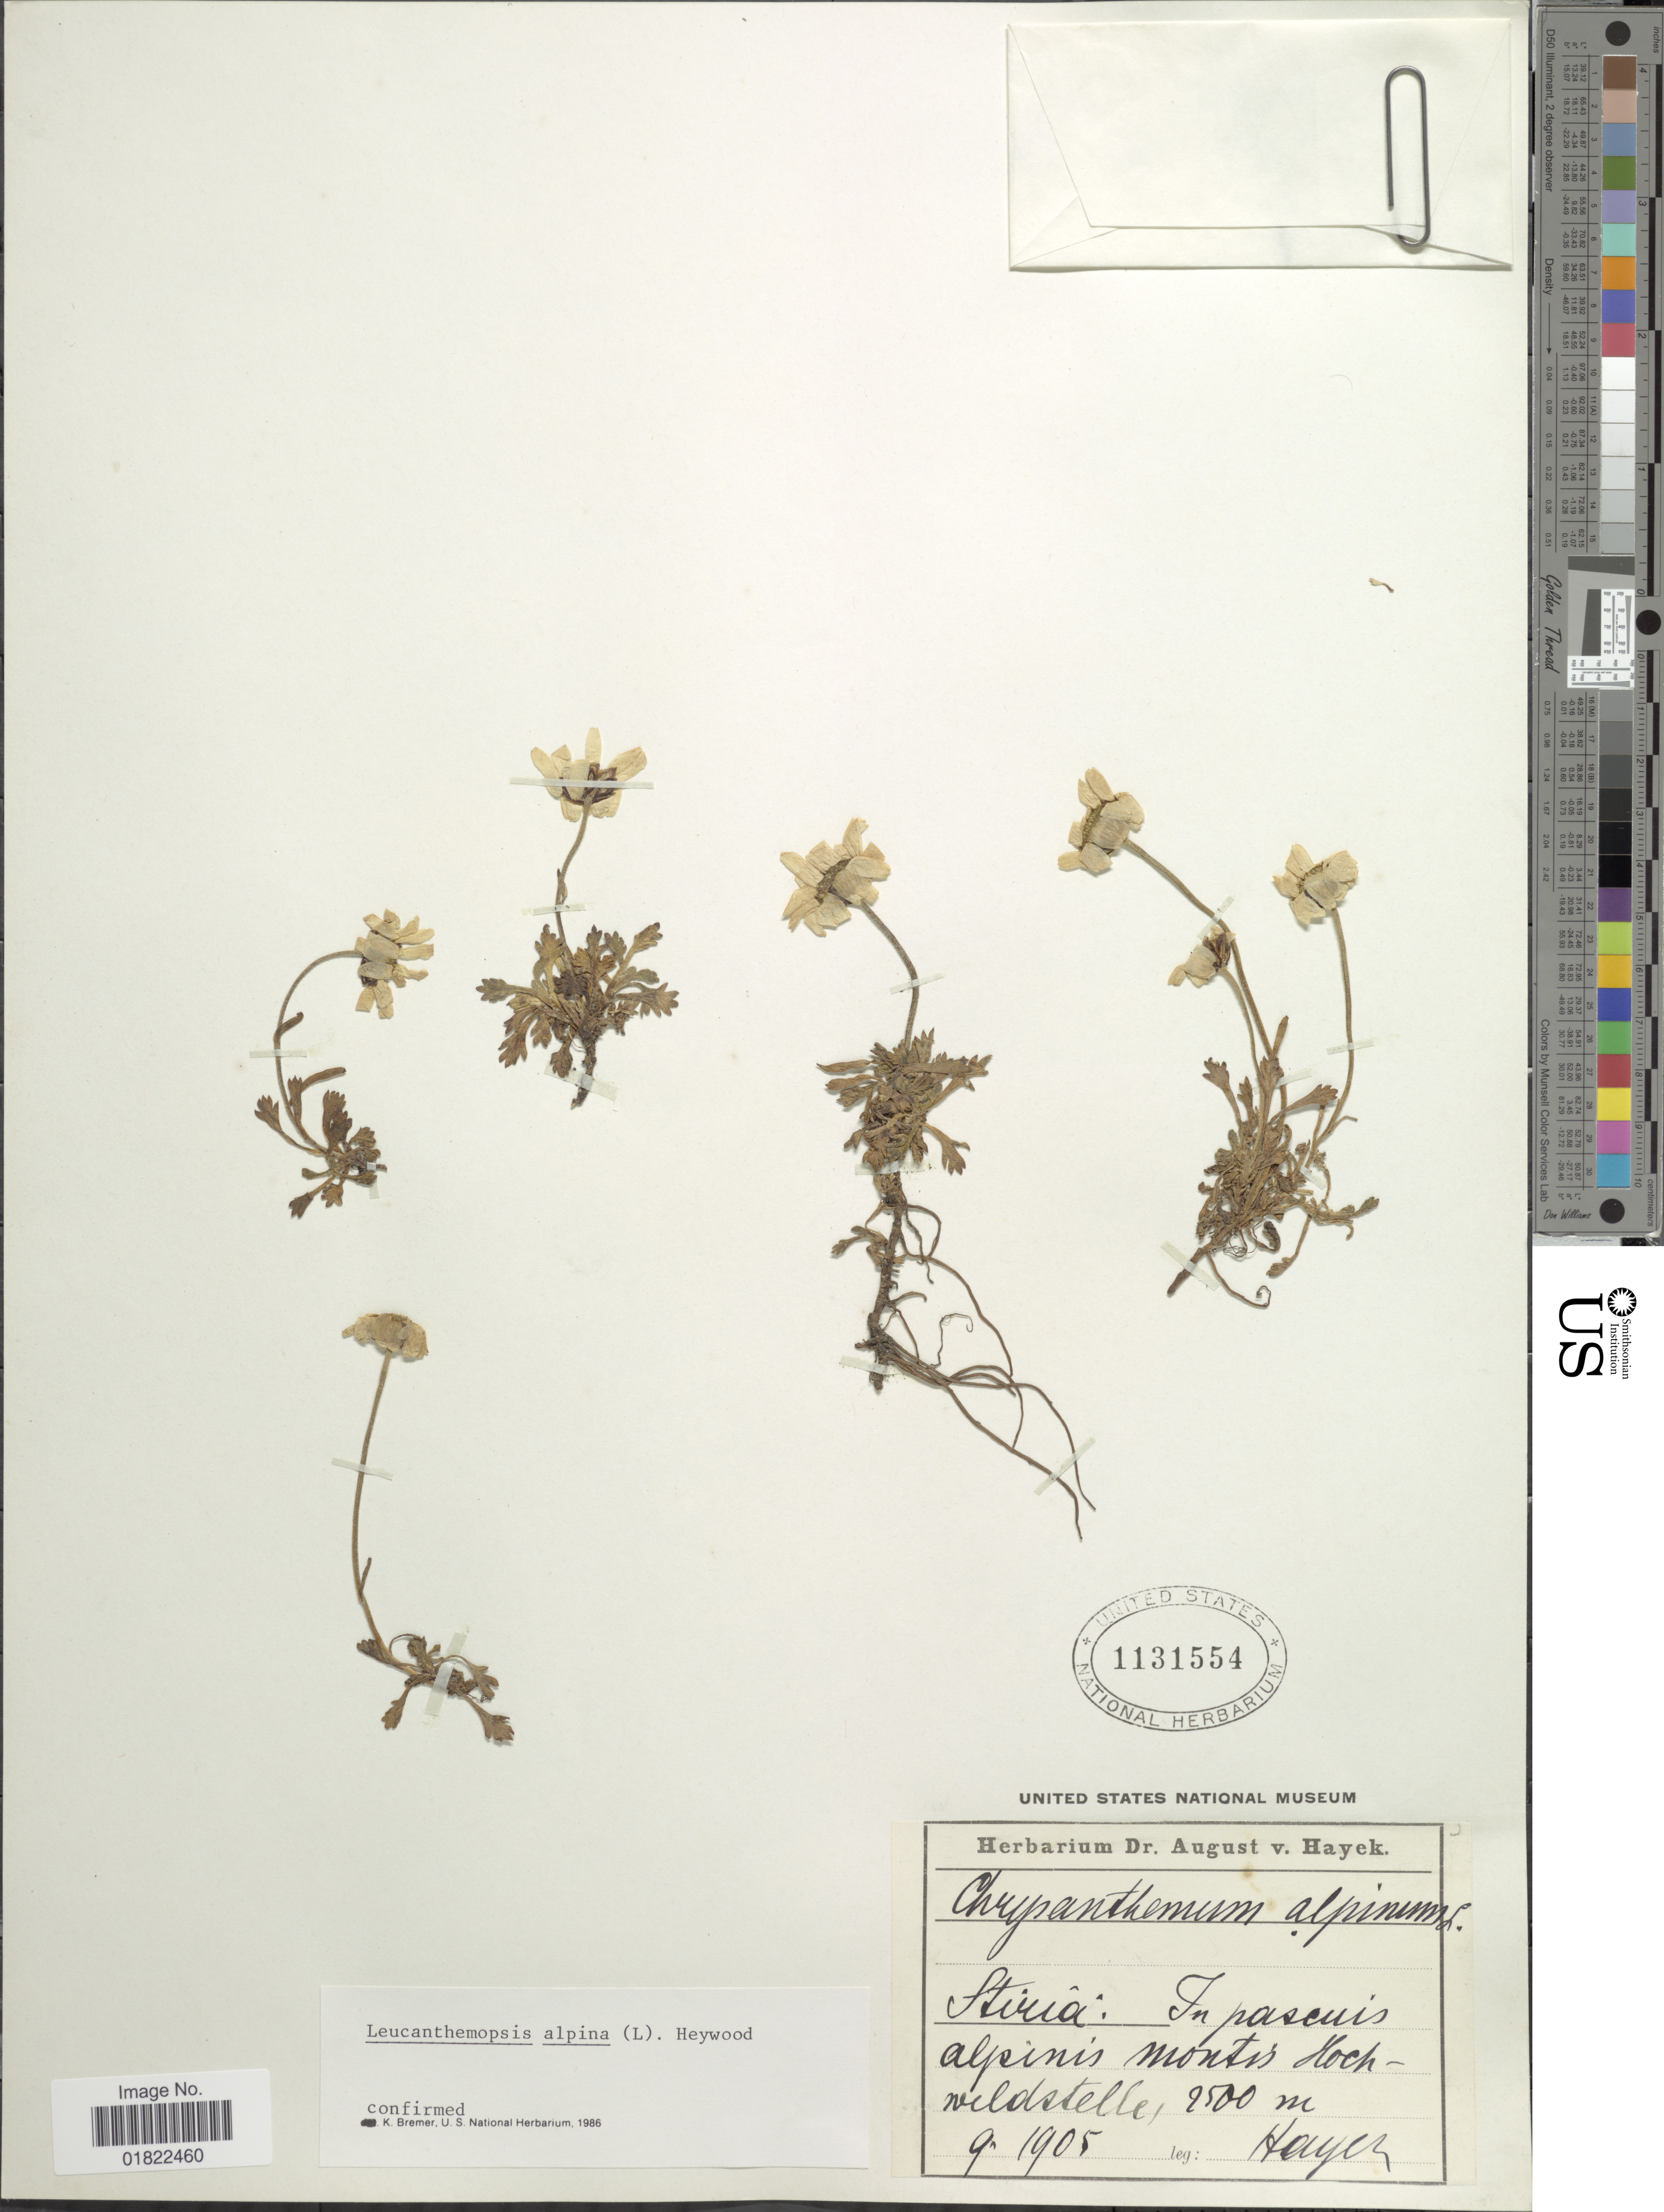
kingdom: Plantae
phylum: Tracheophyta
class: Magnoliopsida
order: Asterales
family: Asteraceae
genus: Leucanthemopsis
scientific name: Leucanthemopsis alpina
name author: (L.) Heywood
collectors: A. A. von Hayek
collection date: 1905-09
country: Austria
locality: Stiria: In pascuis alpinis montes Hochwelstelle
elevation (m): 2500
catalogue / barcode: US 1131554